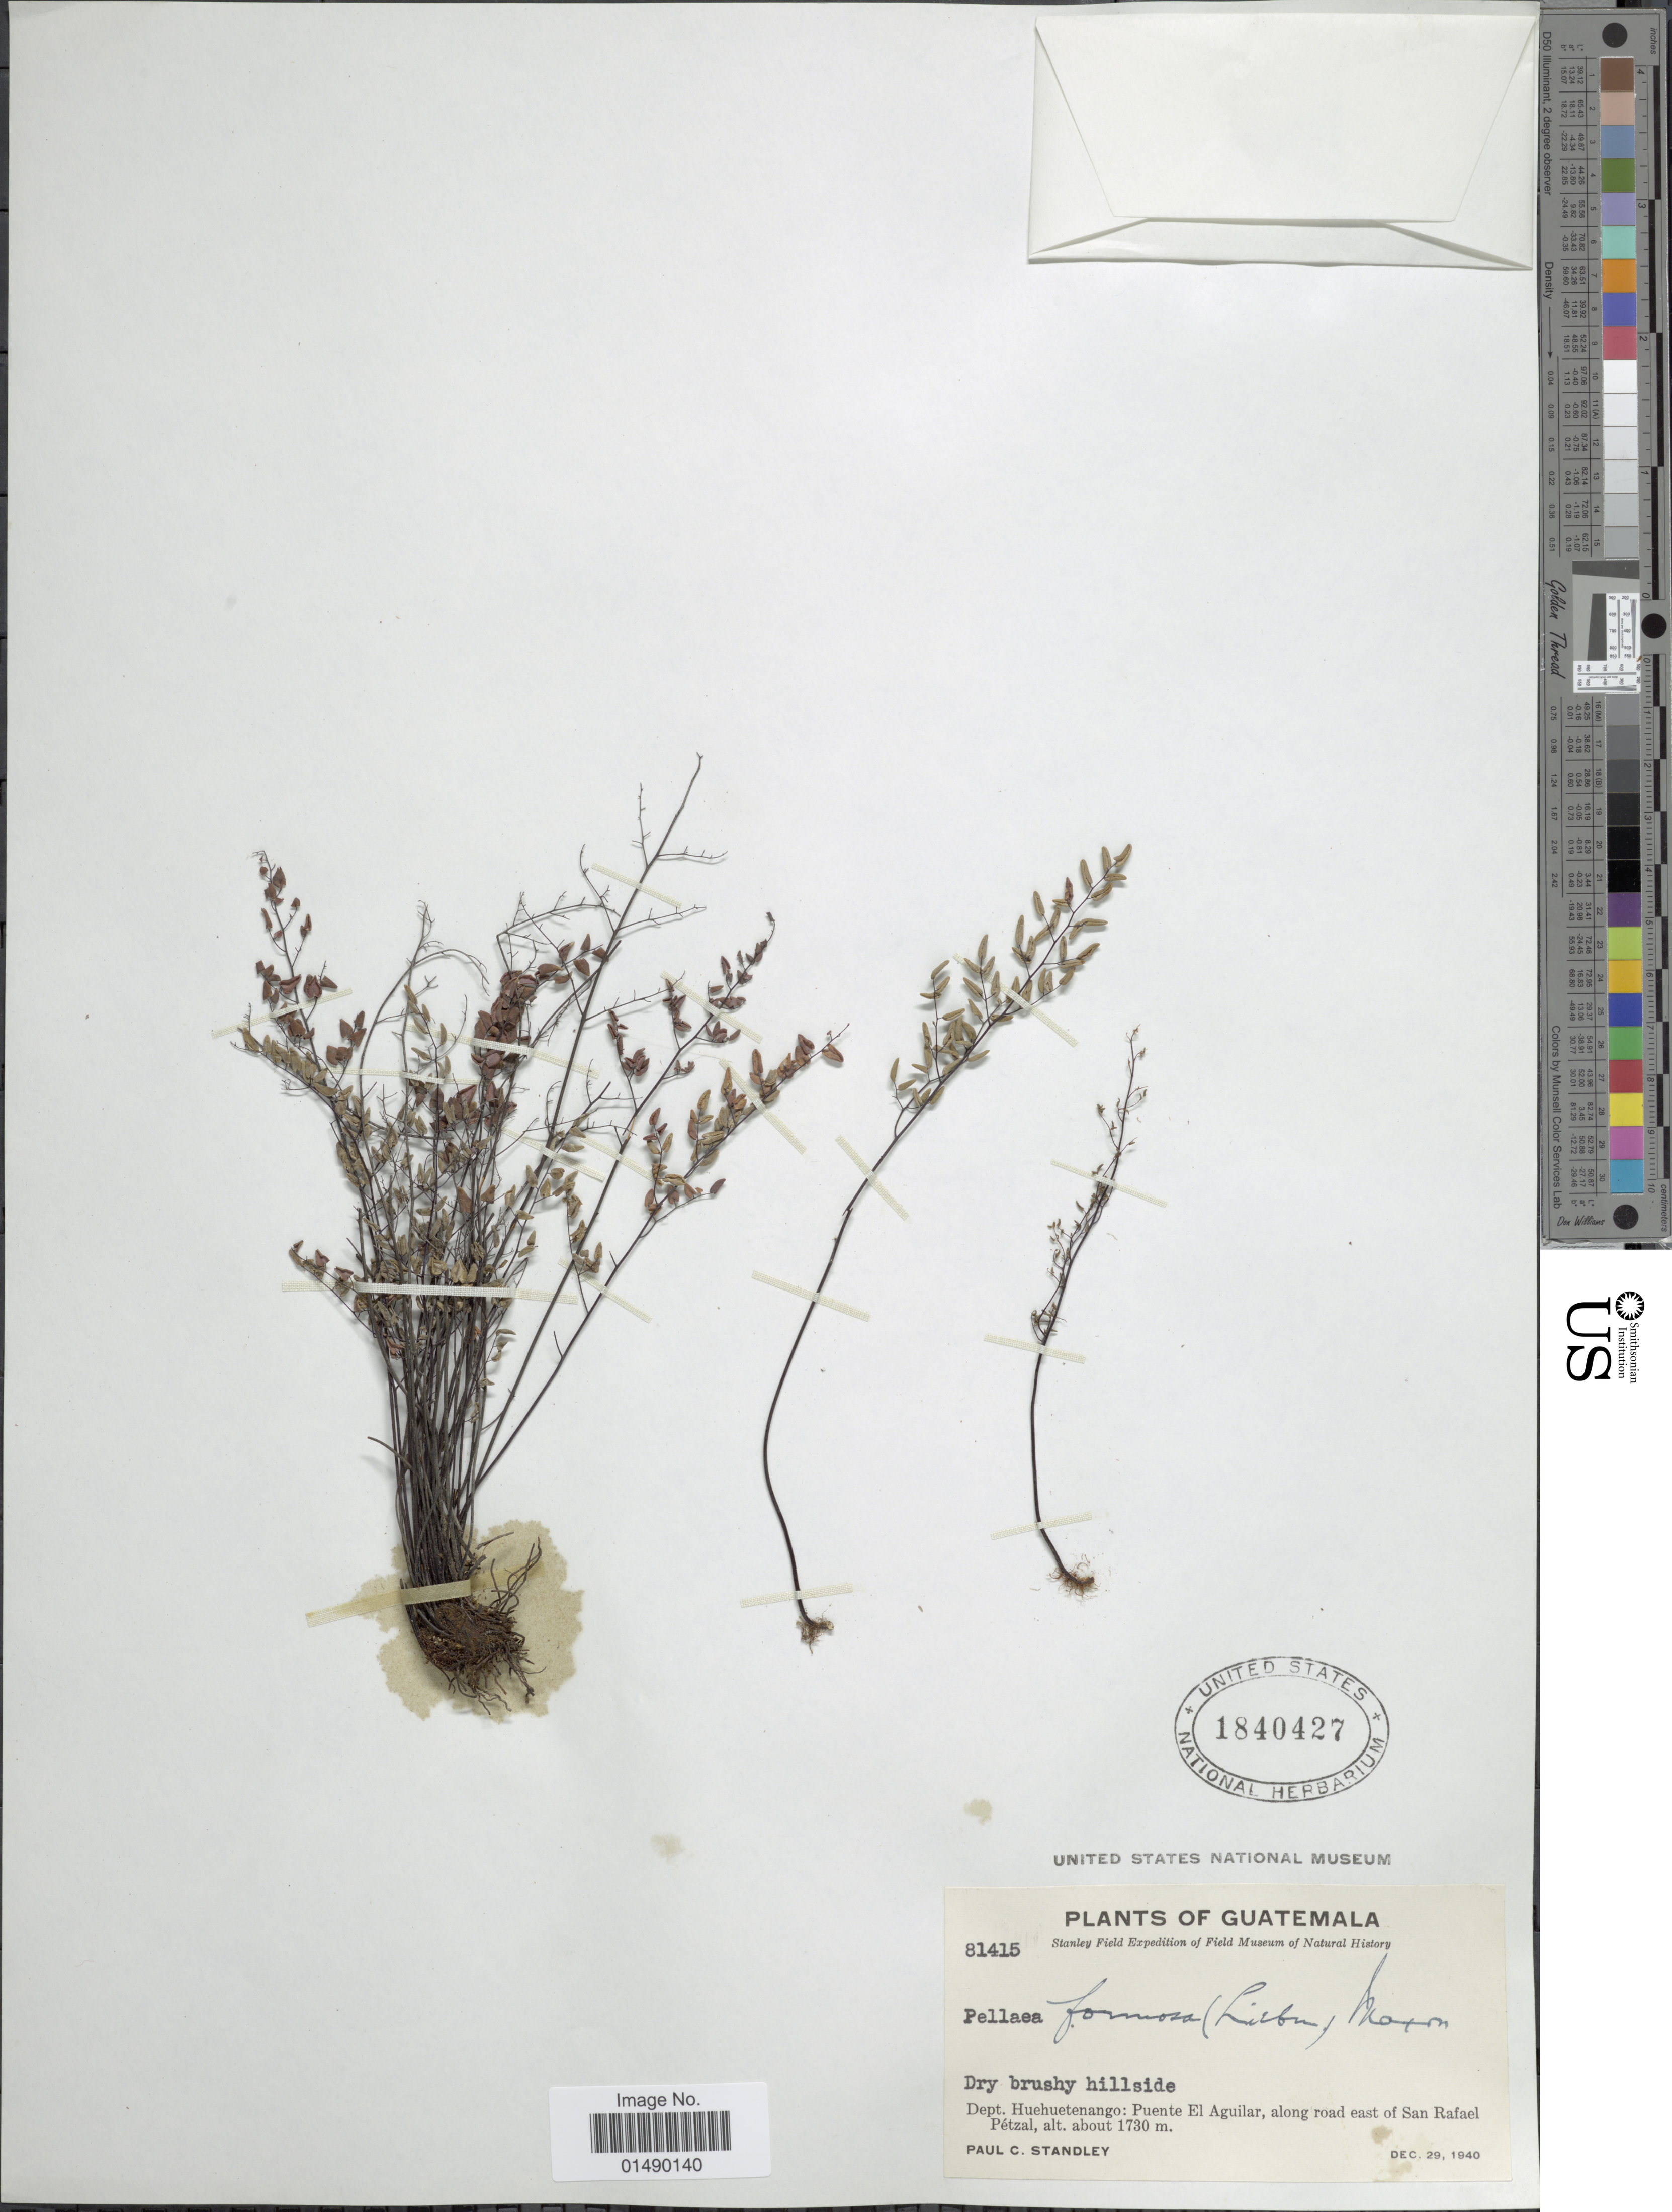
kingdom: Plantae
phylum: Tracheophyta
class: Polypodiopsida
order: Polypodiales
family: Pteridaceae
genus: Argyrochosma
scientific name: Argyrochosma formosa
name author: (Liebm.) Windham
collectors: P. C. Standley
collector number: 81415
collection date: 1940-12-29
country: Guatemala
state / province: Huehuetenango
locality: Guatemala, Dept. Huehuetenango: Puente El Alguilar, along road east id San Rafael Petzal.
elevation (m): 1730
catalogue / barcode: US 1840427